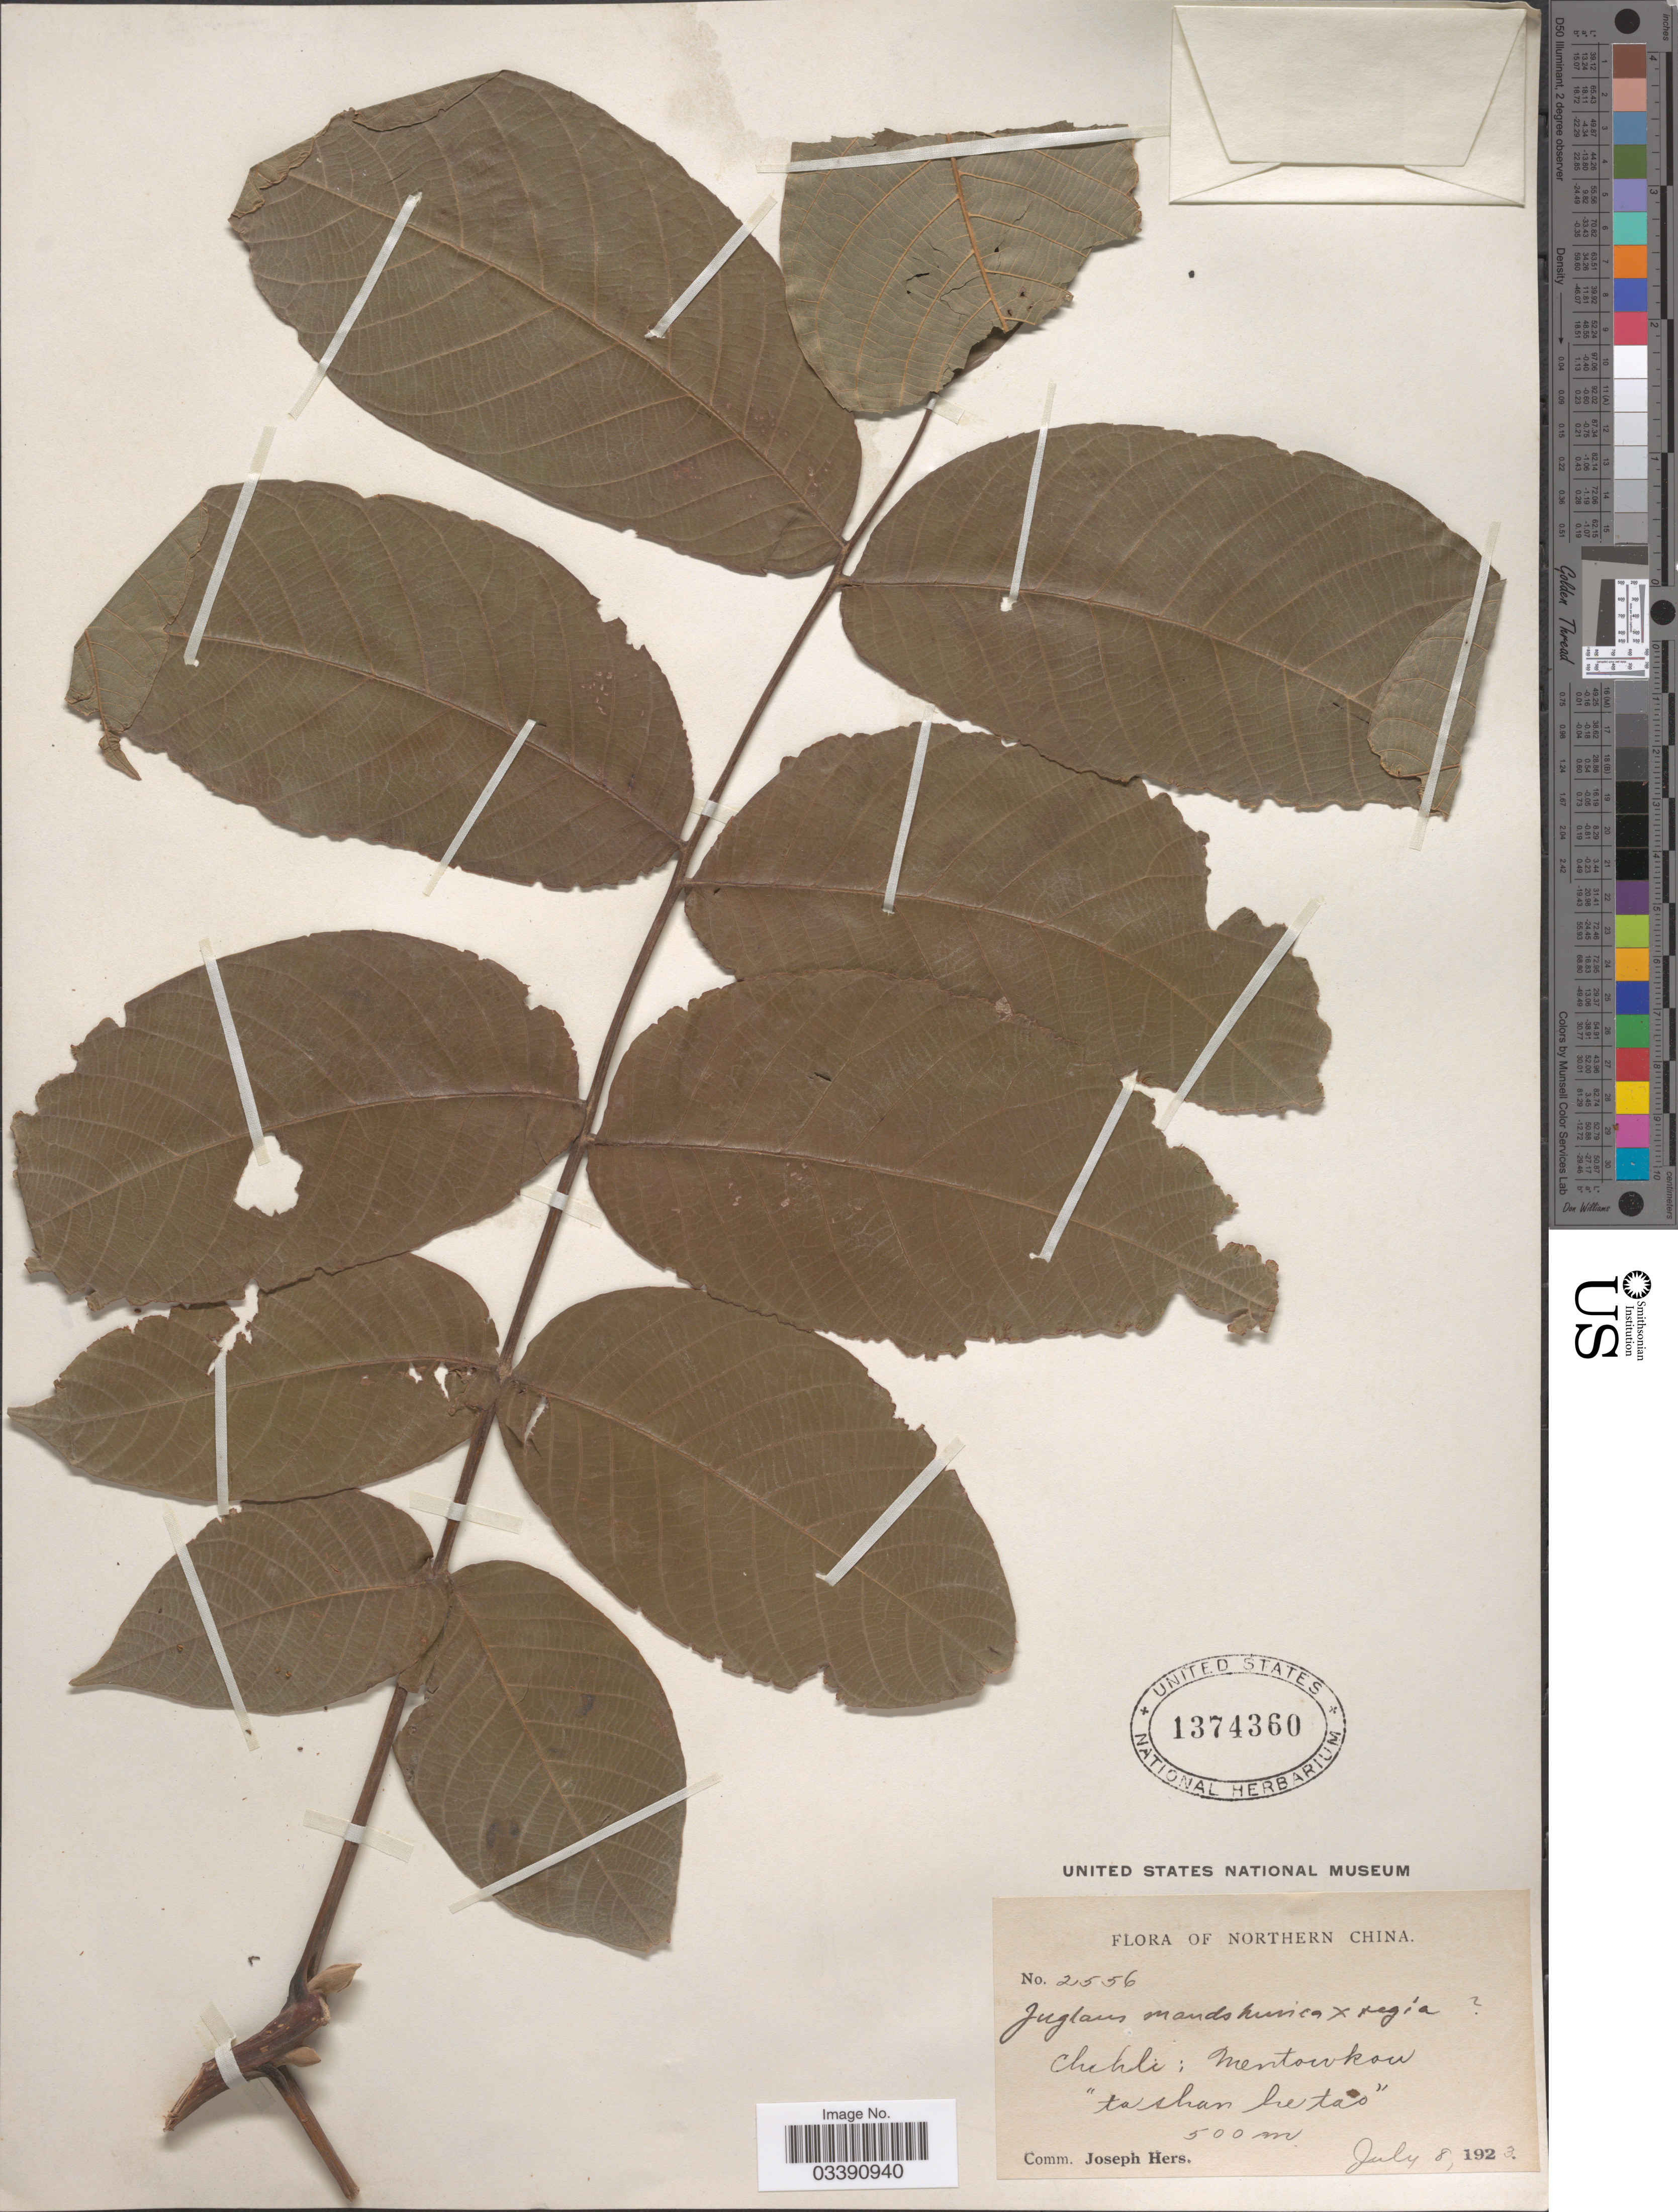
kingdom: Plantae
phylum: Tracheophyta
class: Magnoliopsida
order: Fagales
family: Juglandaceae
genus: Juglans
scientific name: Juglans mandshurica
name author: Maxim.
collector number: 2556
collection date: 1923-07-08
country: China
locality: Northern China. Chihli: Mentowkon "ta shan he tao".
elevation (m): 500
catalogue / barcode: US 1374360